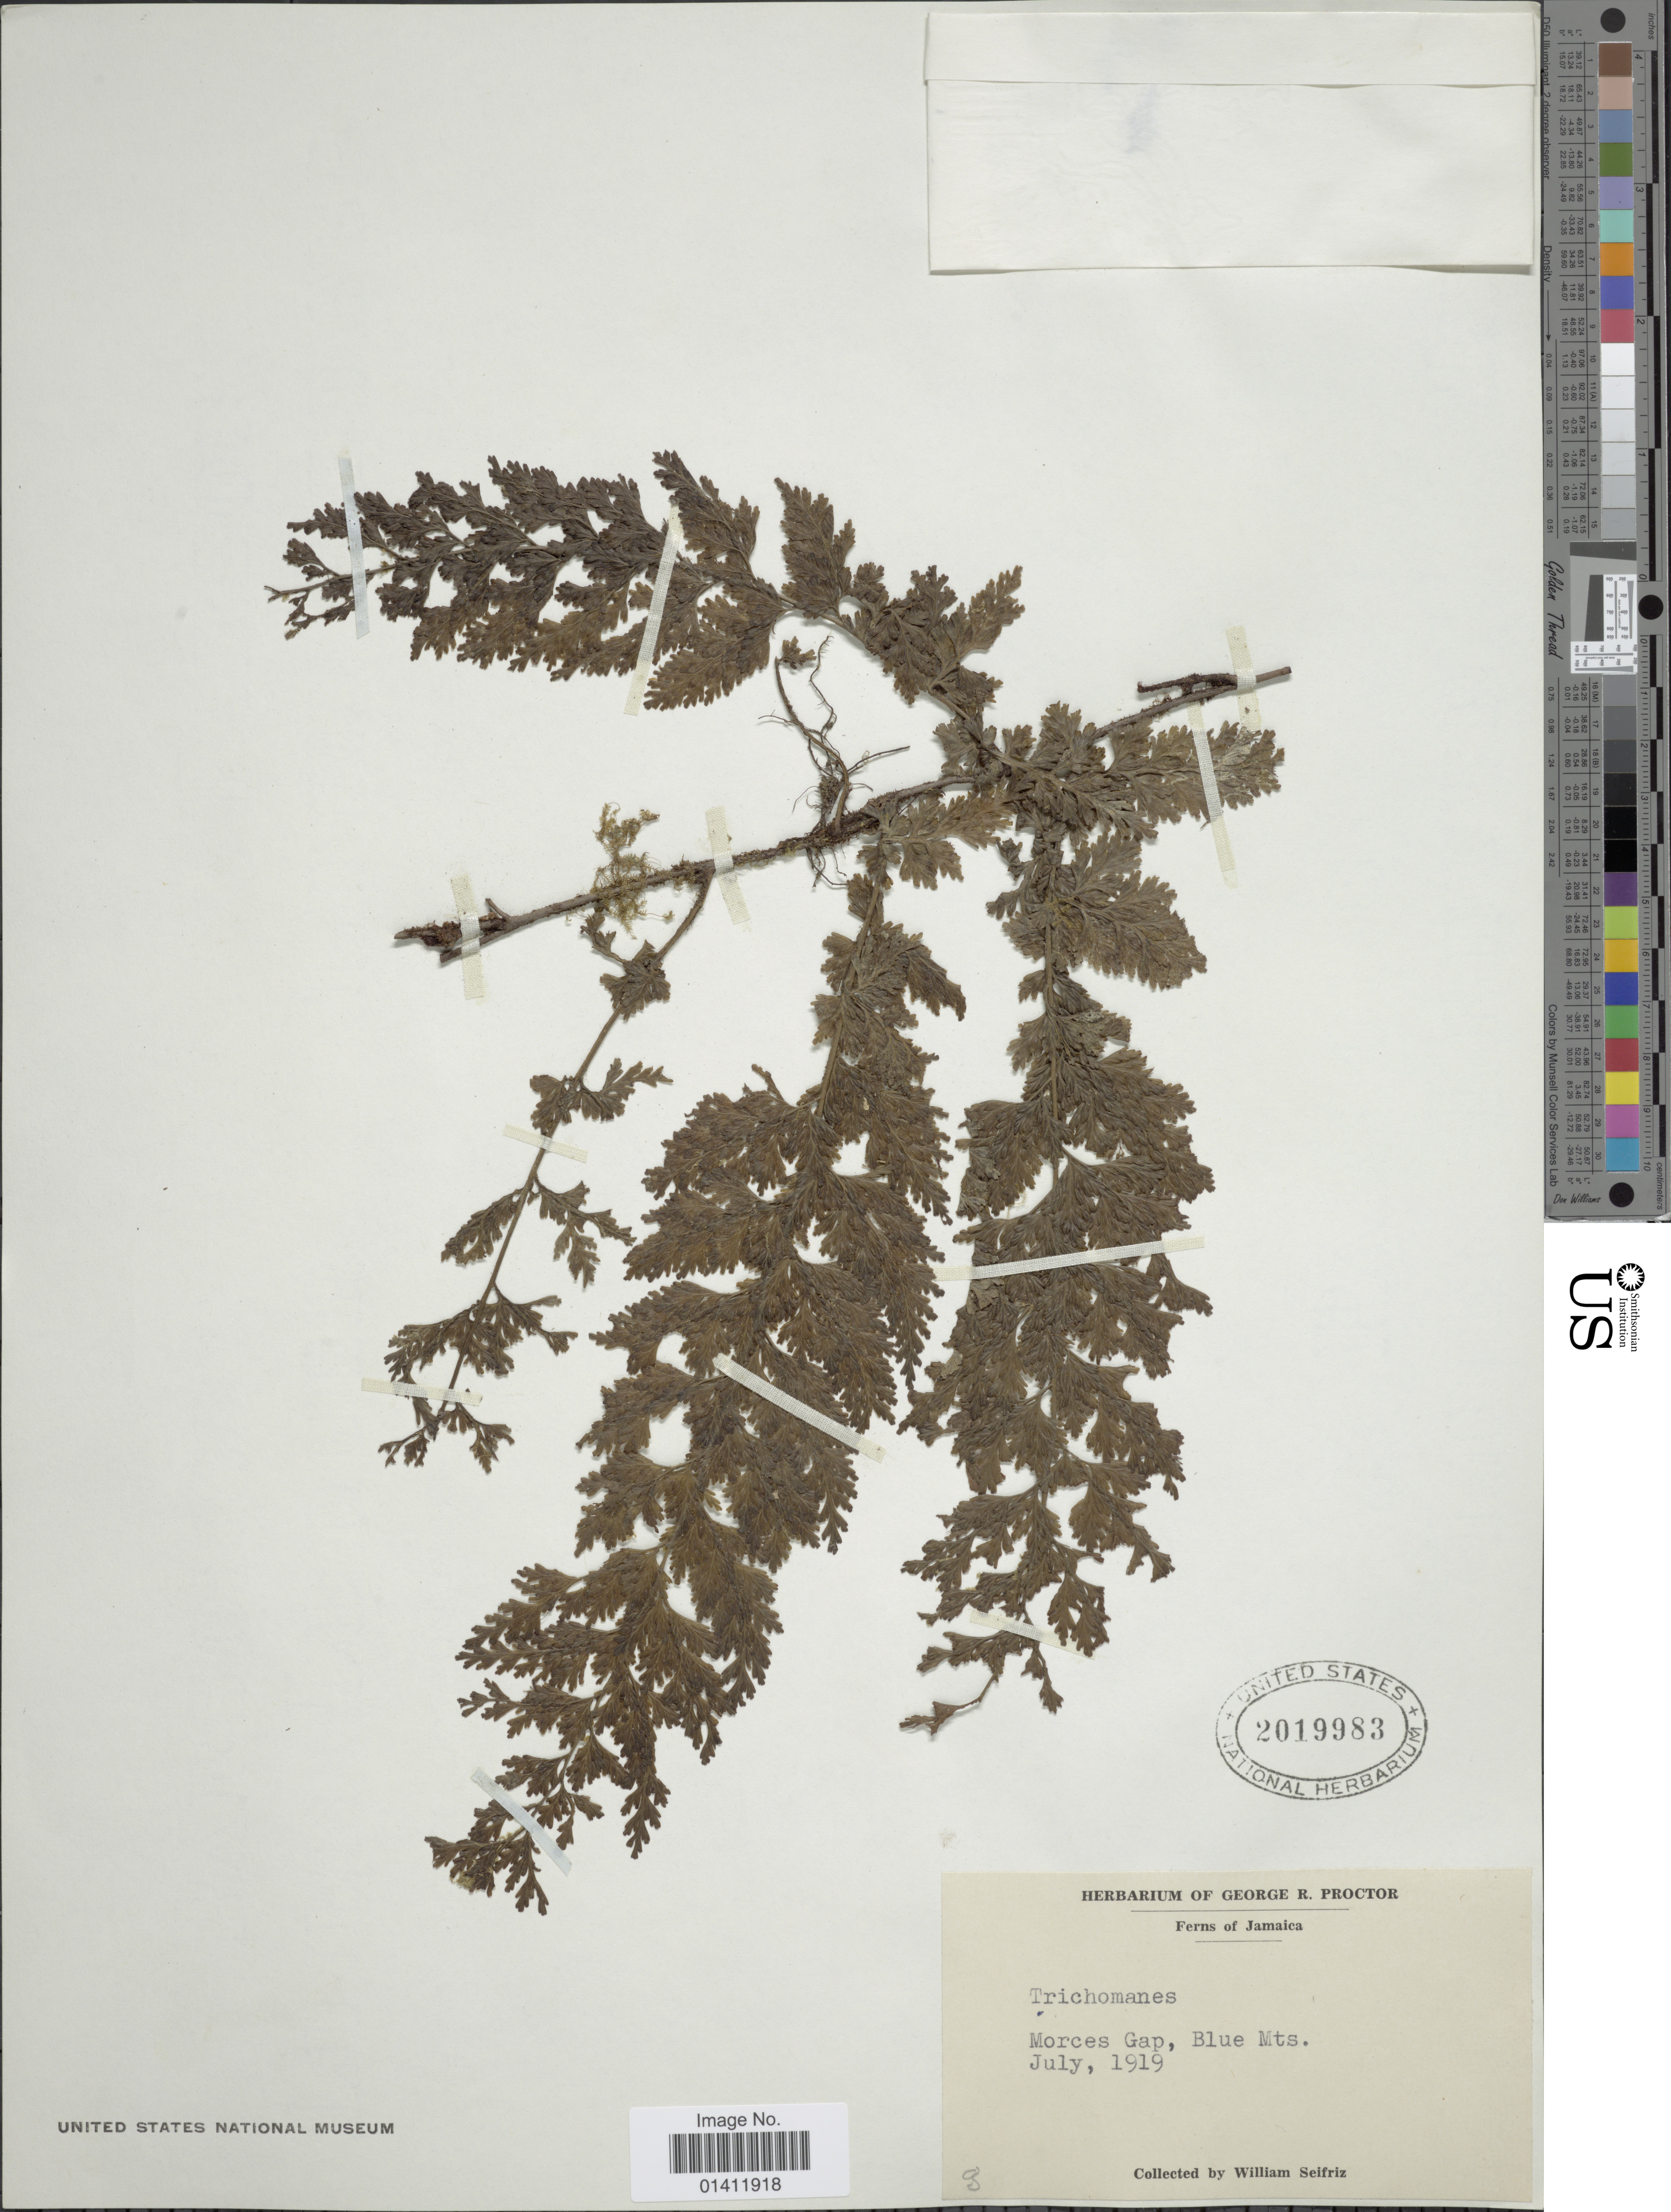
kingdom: Plantae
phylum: Tracheophyta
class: Polypodiopsida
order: Hymenophyllales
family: Hymenophyllaceae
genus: Vandenboschia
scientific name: Vandenboschia radicans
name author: (Sw.) Copel.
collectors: W. Seifriz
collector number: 3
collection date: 1919-07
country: Jamaica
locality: Morces Gap, Blue Mts.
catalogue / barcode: US 2019983